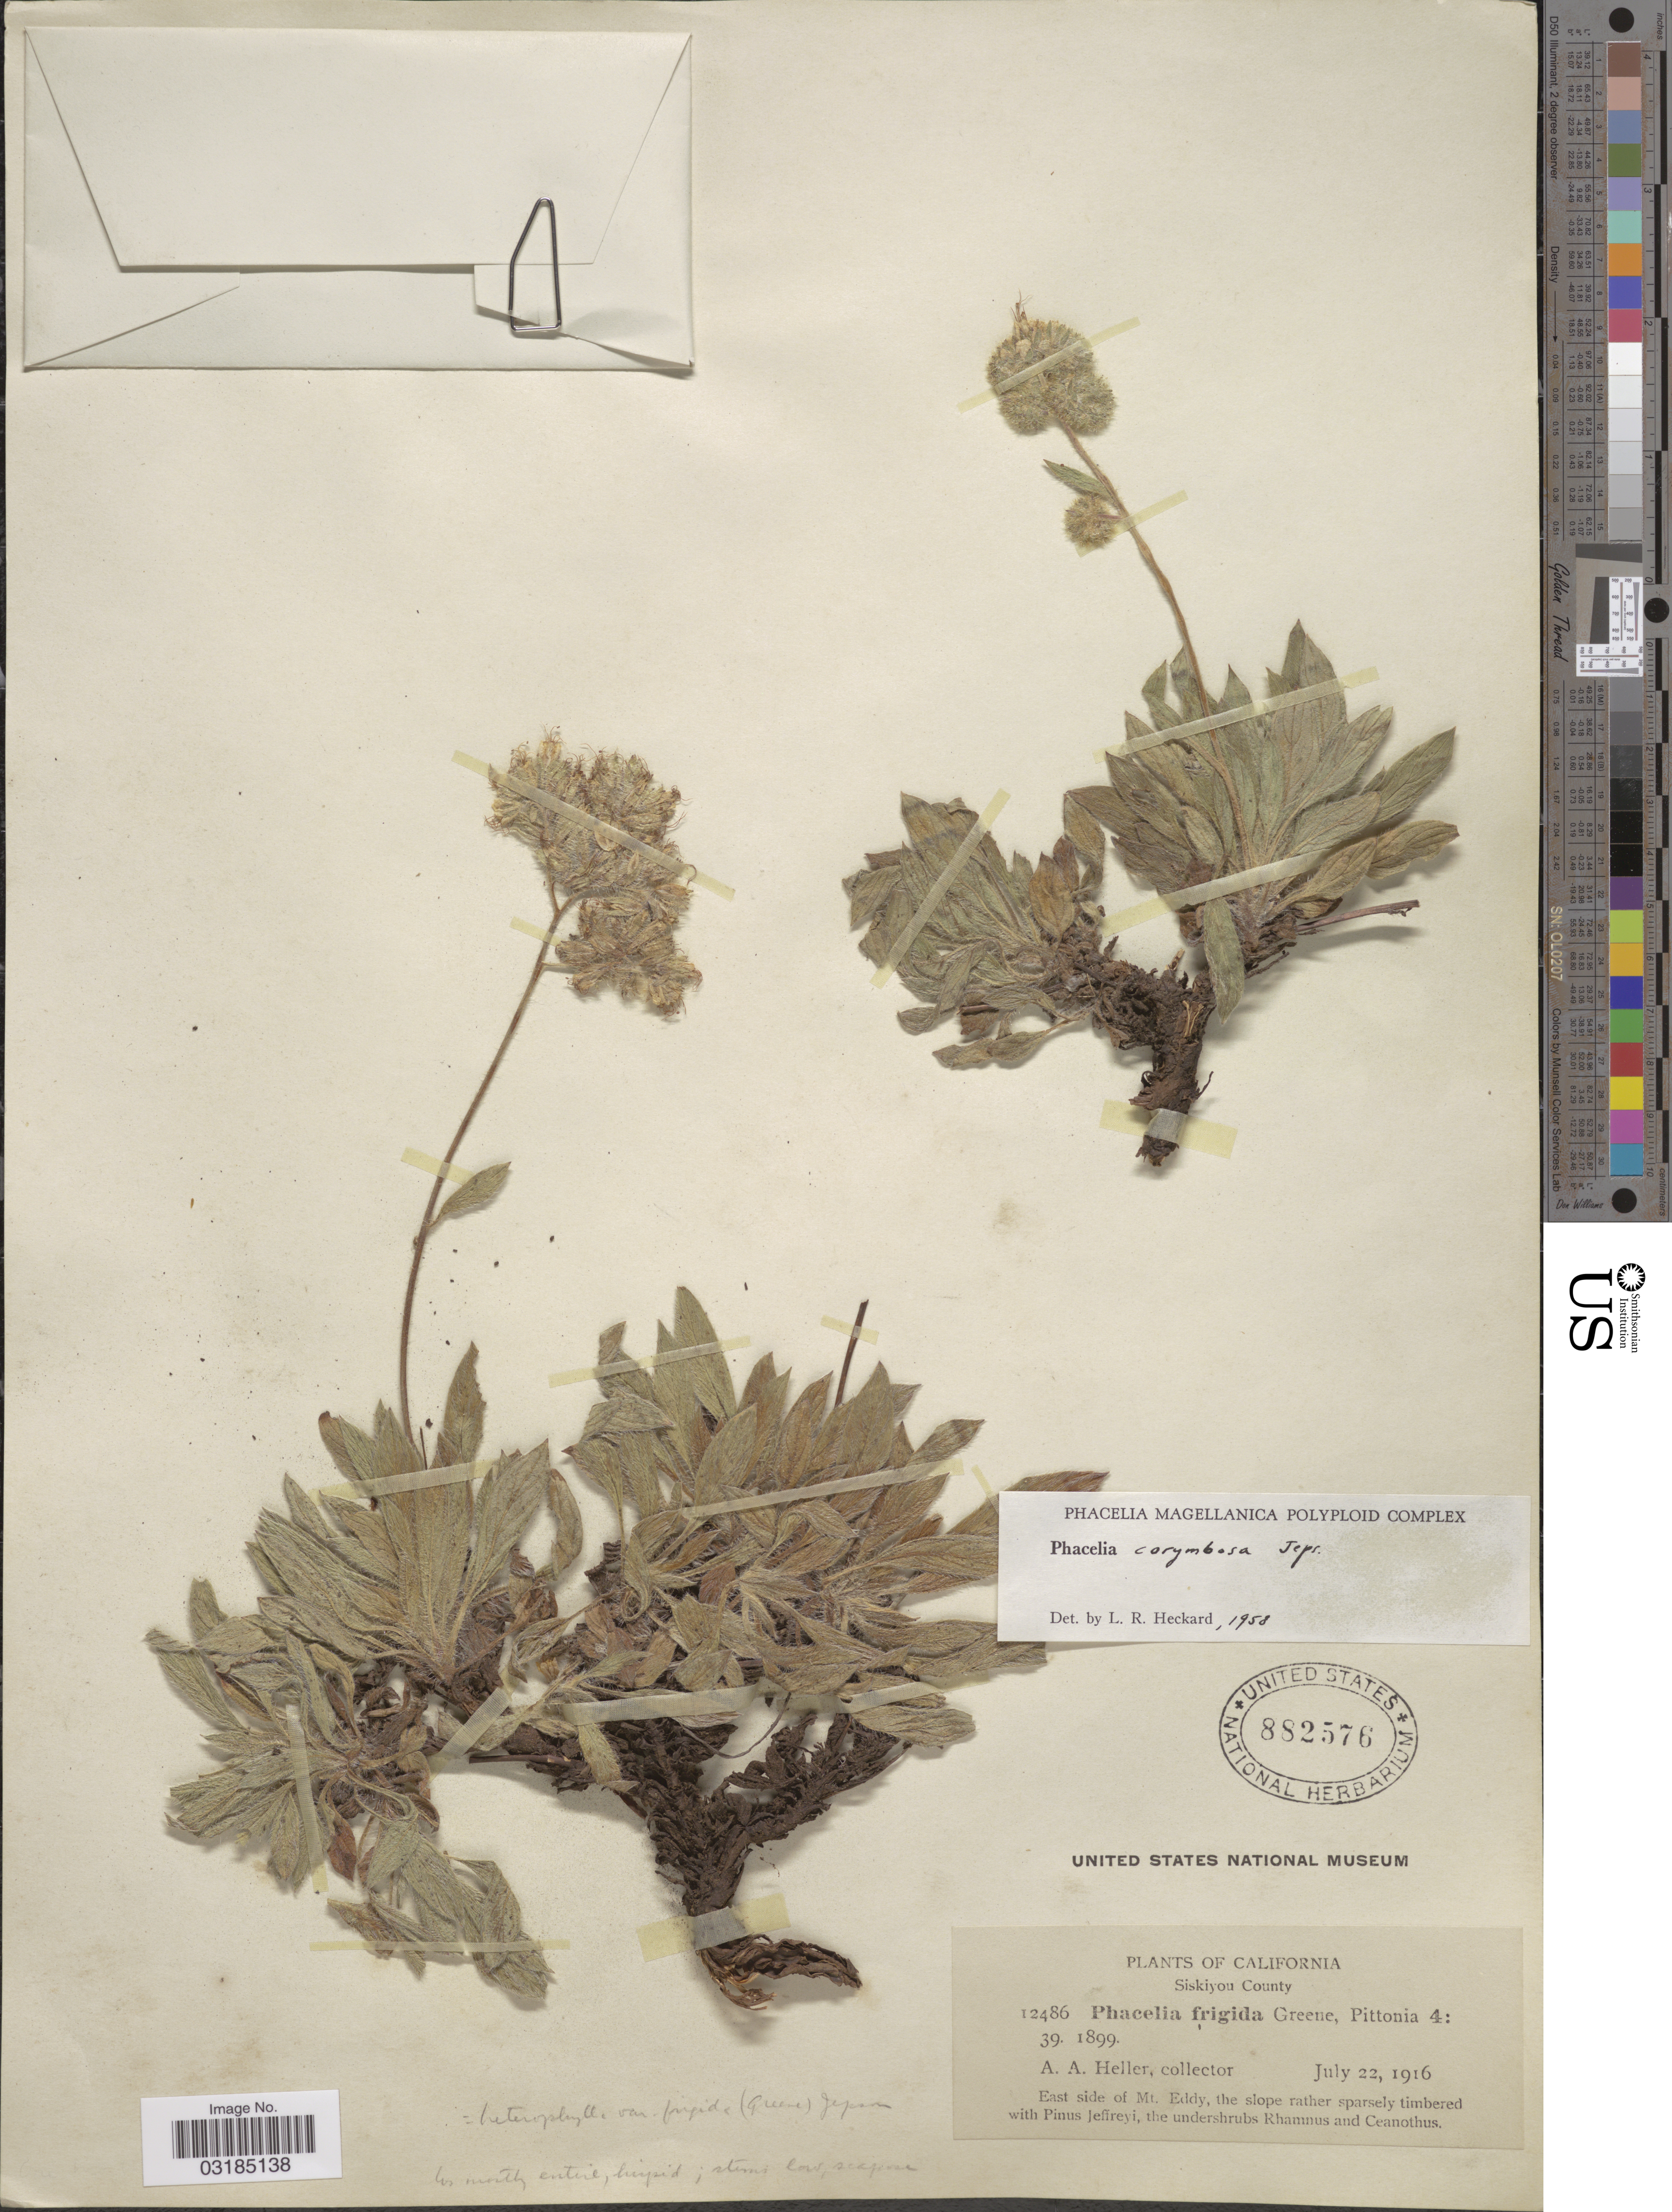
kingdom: Plantae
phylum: Tracheophyta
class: Magnoliopsida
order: Boraginales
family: Hydrophyllaceae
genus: Phacelia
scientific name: Phacelia corymbosa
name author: Jeps.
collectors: A. A. Heller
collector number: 12486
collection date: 1916-07-22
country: United States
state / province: California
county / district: Siskiyou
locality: Siskiyou County. East side of Mt. Eddy.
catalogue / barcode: US 882576